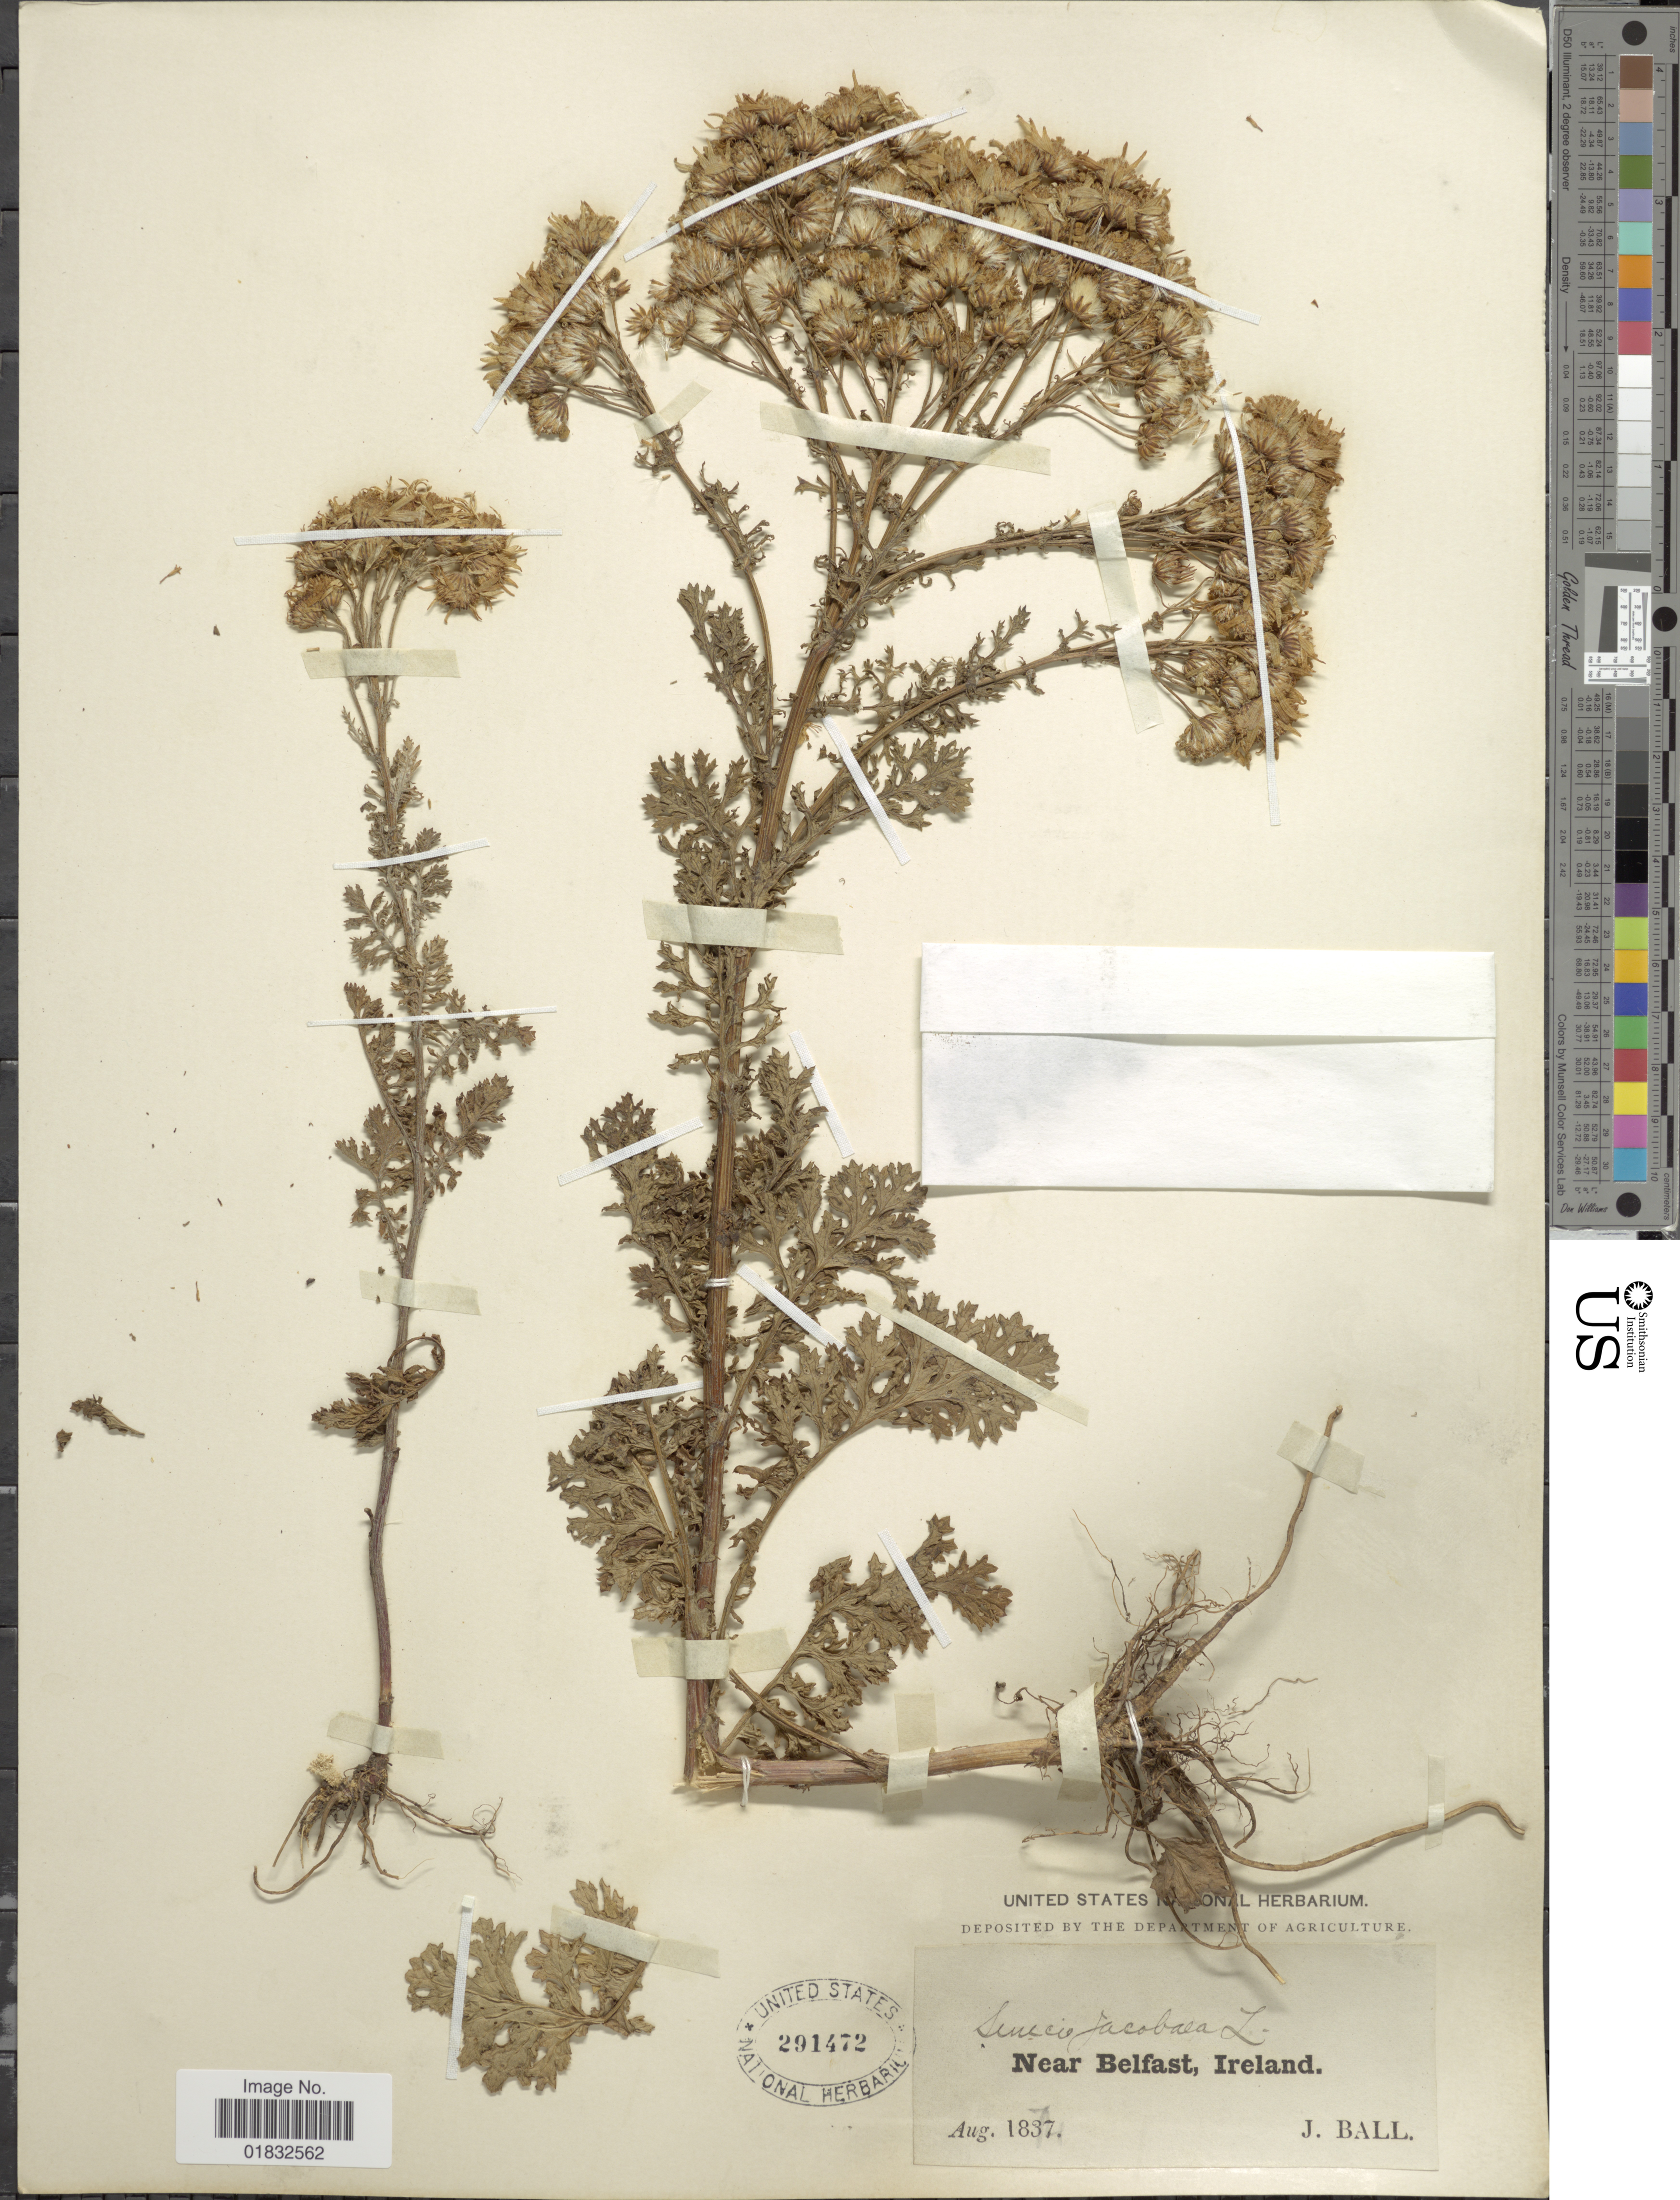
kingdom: Plantae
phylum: Tracheophyta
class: Magnoliopsida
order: Asterales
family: Asteraceae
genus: Jacobaea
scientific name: Jacobaea vulgaris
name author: Gaertn.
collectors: J. Ball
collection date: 1837-08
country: Ireland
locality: Near Belfast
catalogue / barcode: US 291472